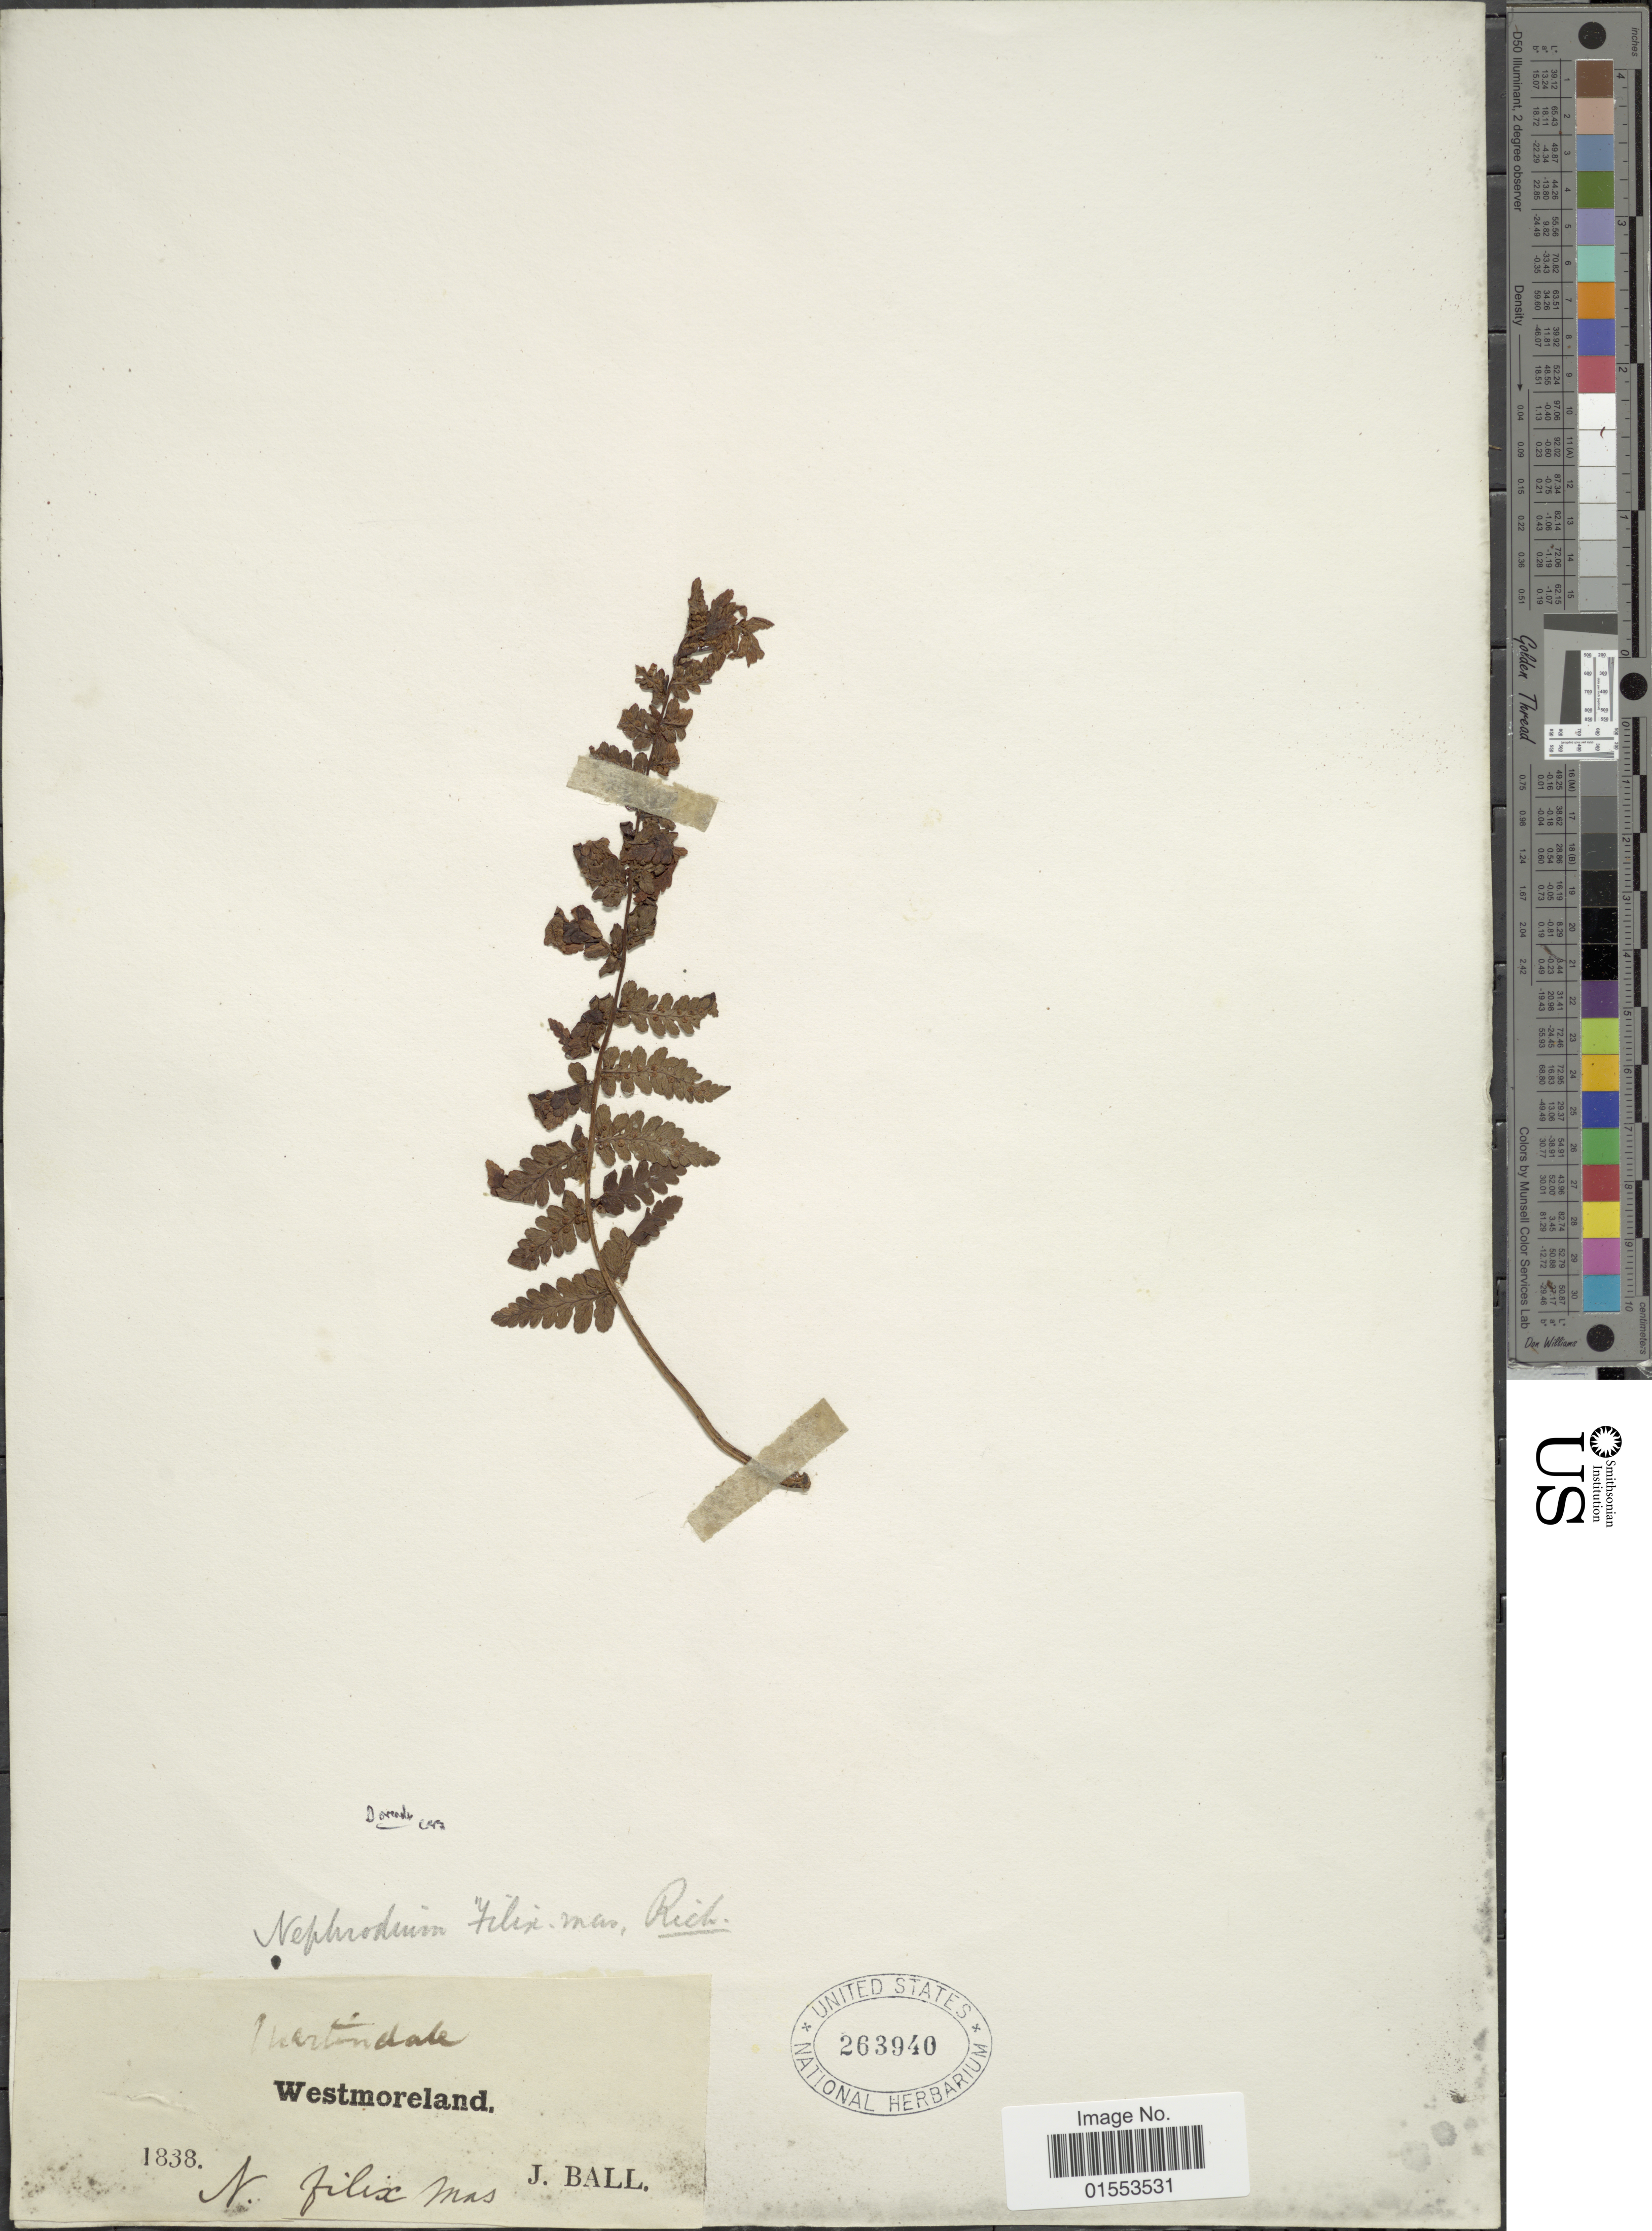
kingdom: Plantae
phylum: Tracheophyta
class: Polypodiopsida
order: Polypodiales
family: Dryopteridaceae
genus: Dryopteris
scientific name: Dryopteris oreades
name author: Fomin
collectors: J. Ball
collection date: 1838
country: United Kingdom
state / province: England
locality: Westmoreland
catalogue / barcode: US 263940